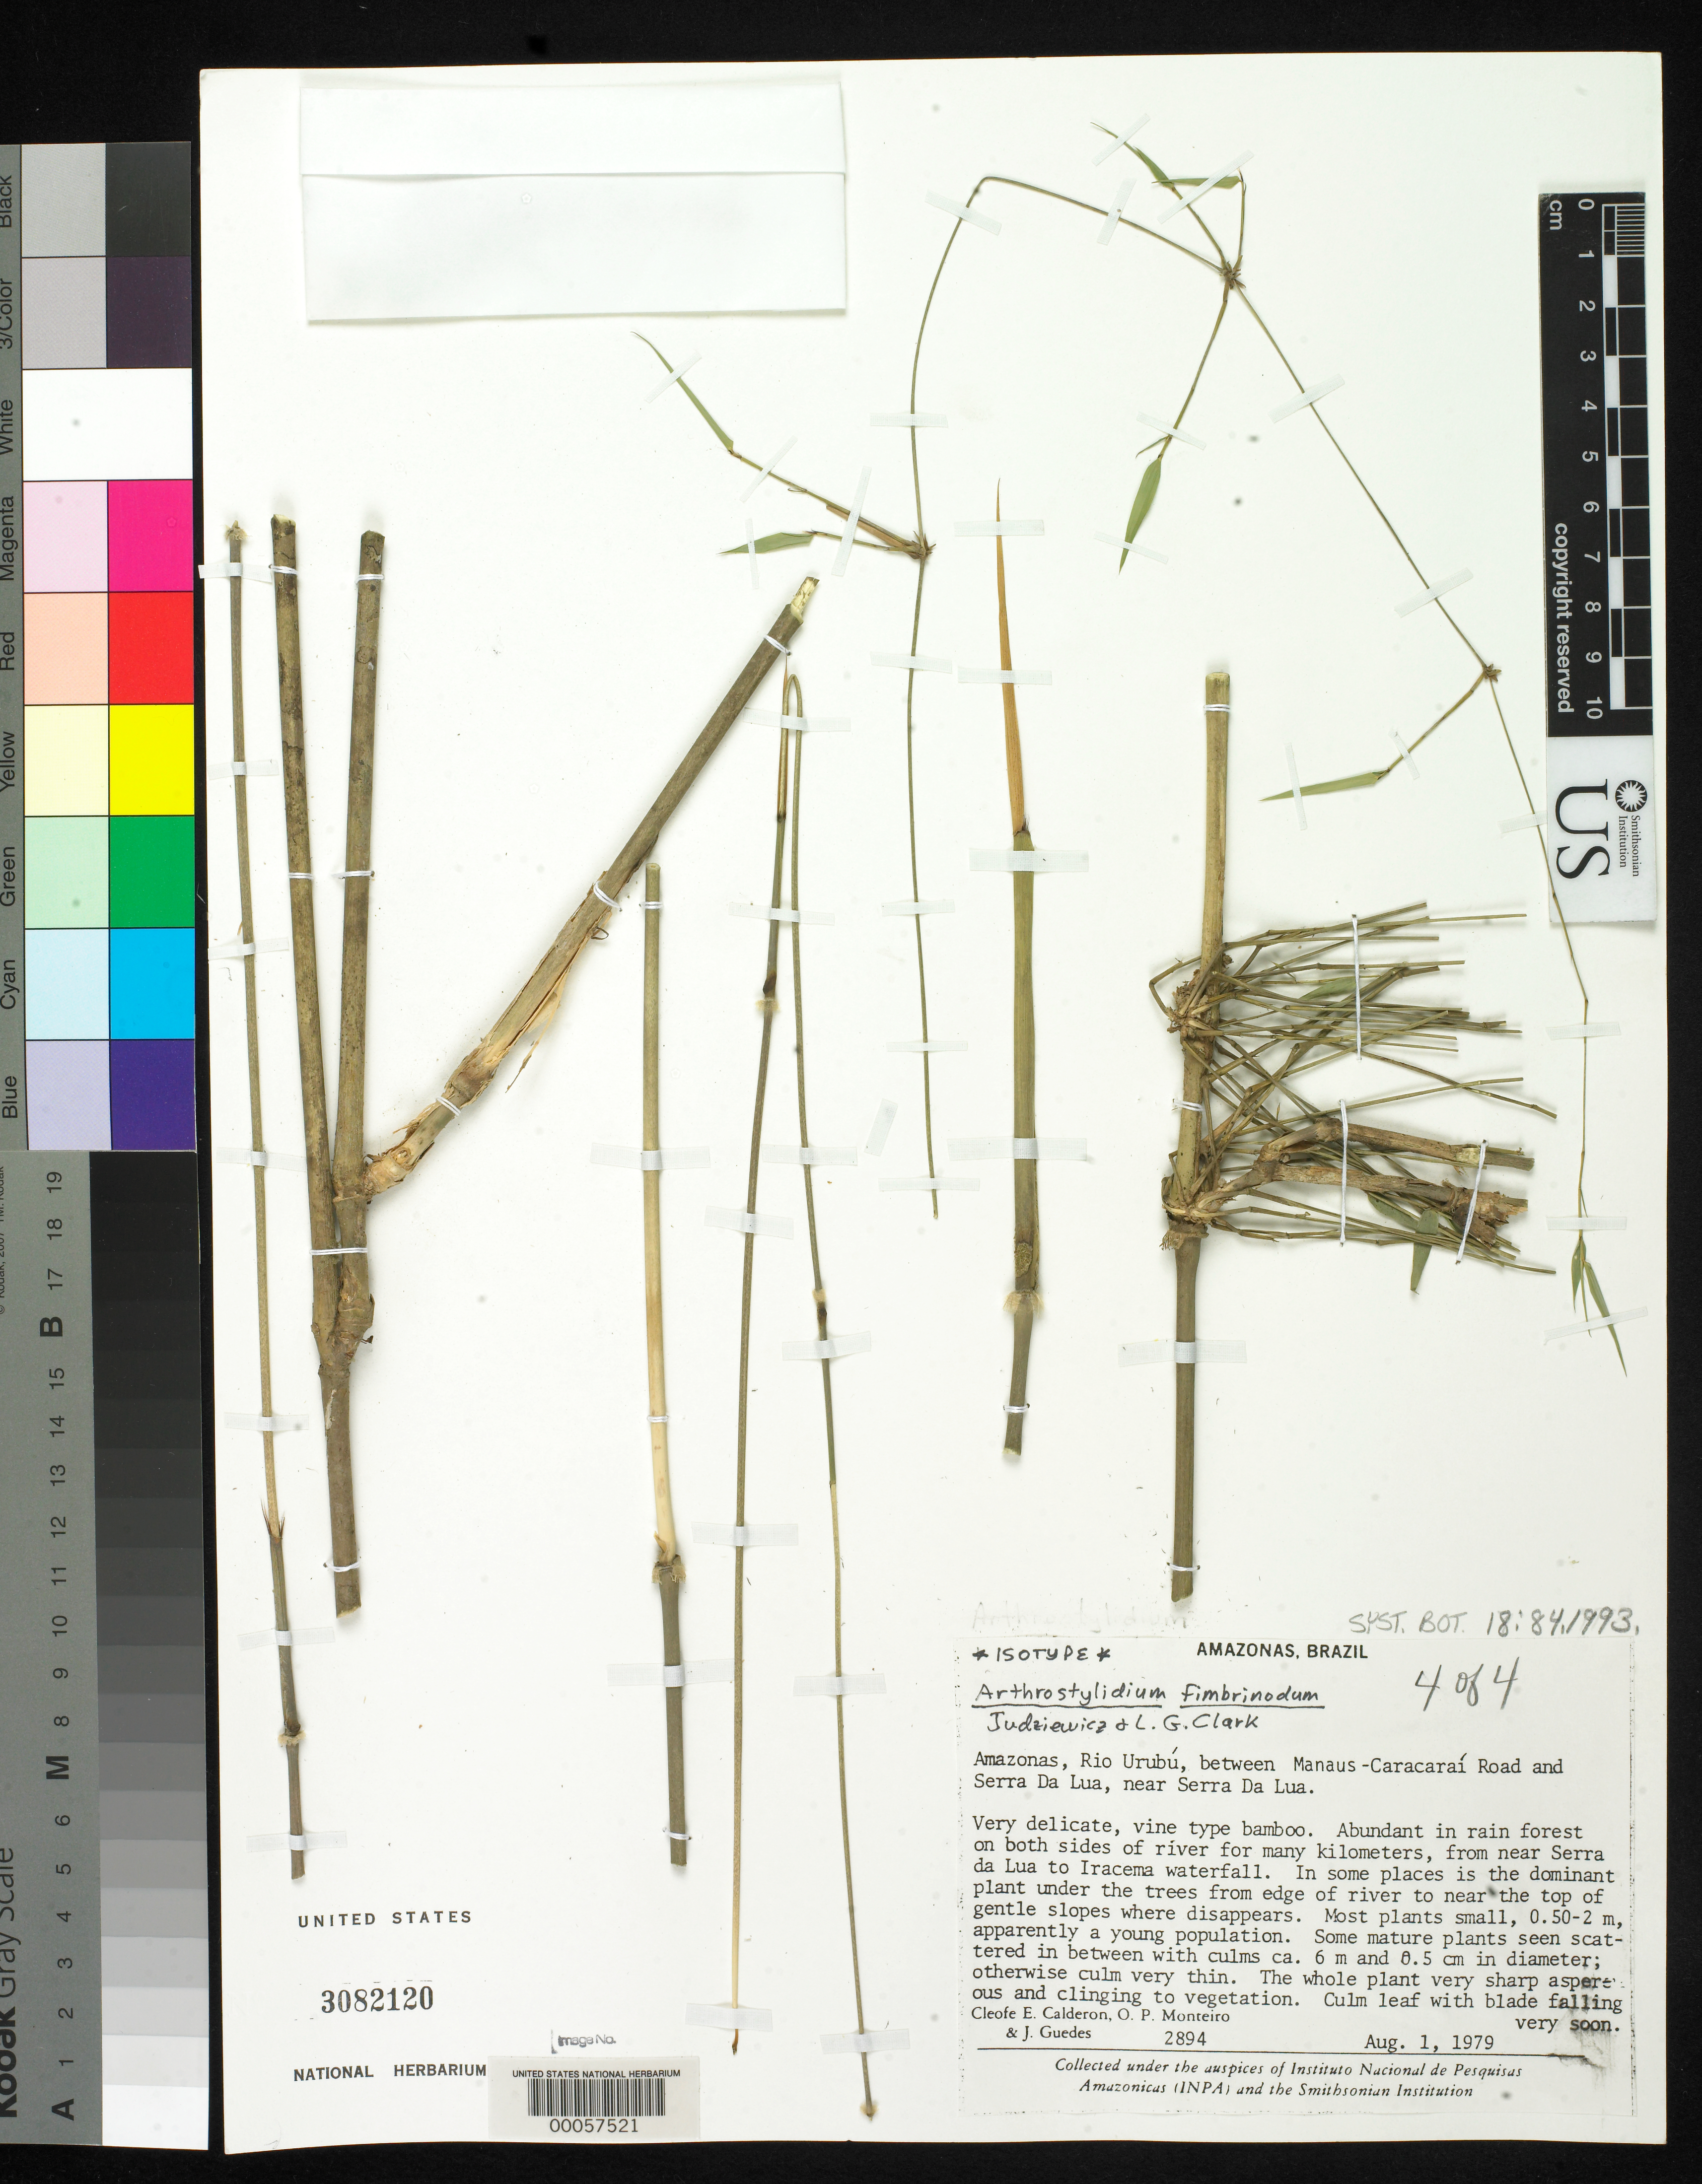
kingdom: Plantae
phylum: Tracheophyta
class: Liliopsida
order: Poales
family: Poaceae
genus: Arthrostylidium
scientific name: Arthrostylidium fimbrinodum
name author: Judz. & L.G. Clark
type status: Isotype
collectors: C. E. Calderón, J. Guedes & O. P. Monteiro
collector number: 2894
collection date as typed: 01 Aug 1979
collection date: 1979-08-01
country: Brazil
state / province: Amazonas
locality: Rio Urubu, between Manaus-Caracarai road and Serra da Lua, near Serra da Lua.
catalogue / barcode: US 3082120